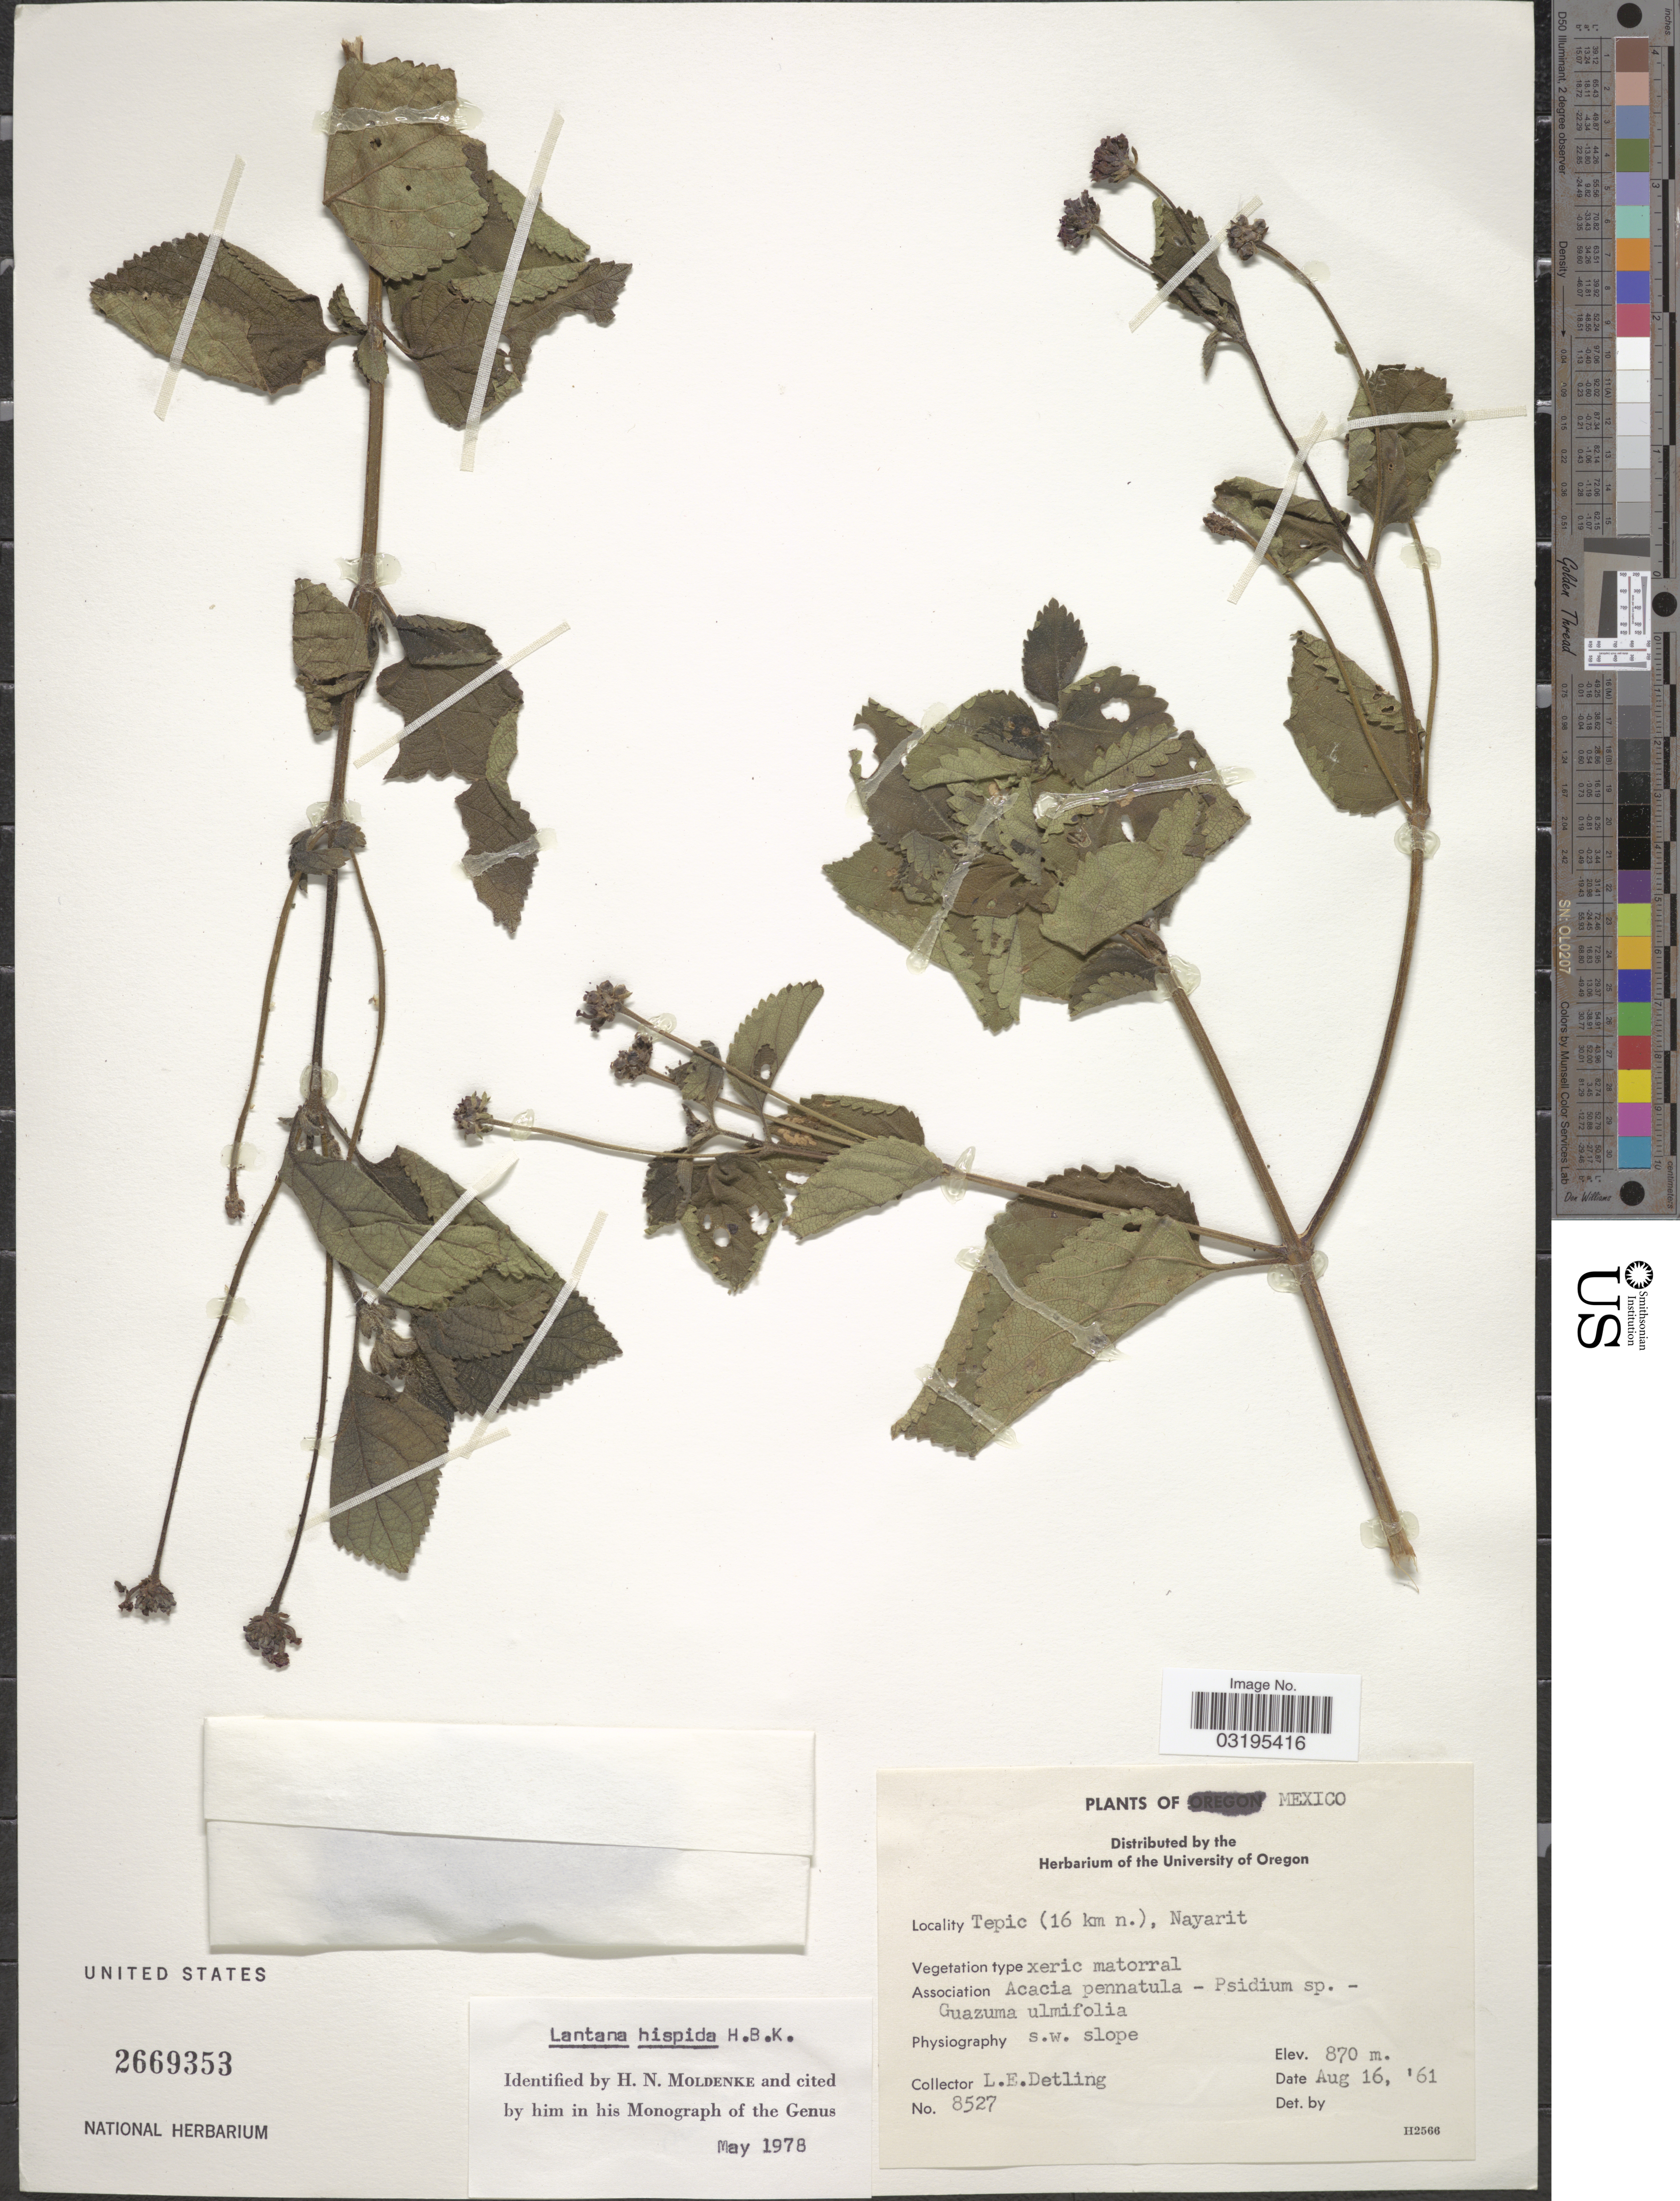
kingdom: Plantae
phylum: Tracheophyta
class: Magnoliopsida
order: Lamiales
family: Verbenaceae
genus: Lantana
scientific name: Lantana hispida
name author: Kunth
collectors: L. E. Detling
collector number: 8527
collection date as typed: Transcribed d/m/y: 16/8/61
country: Mexico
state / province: Nayarit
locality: Tepic (16 km n.).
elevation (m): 870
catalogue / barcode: US 2669353